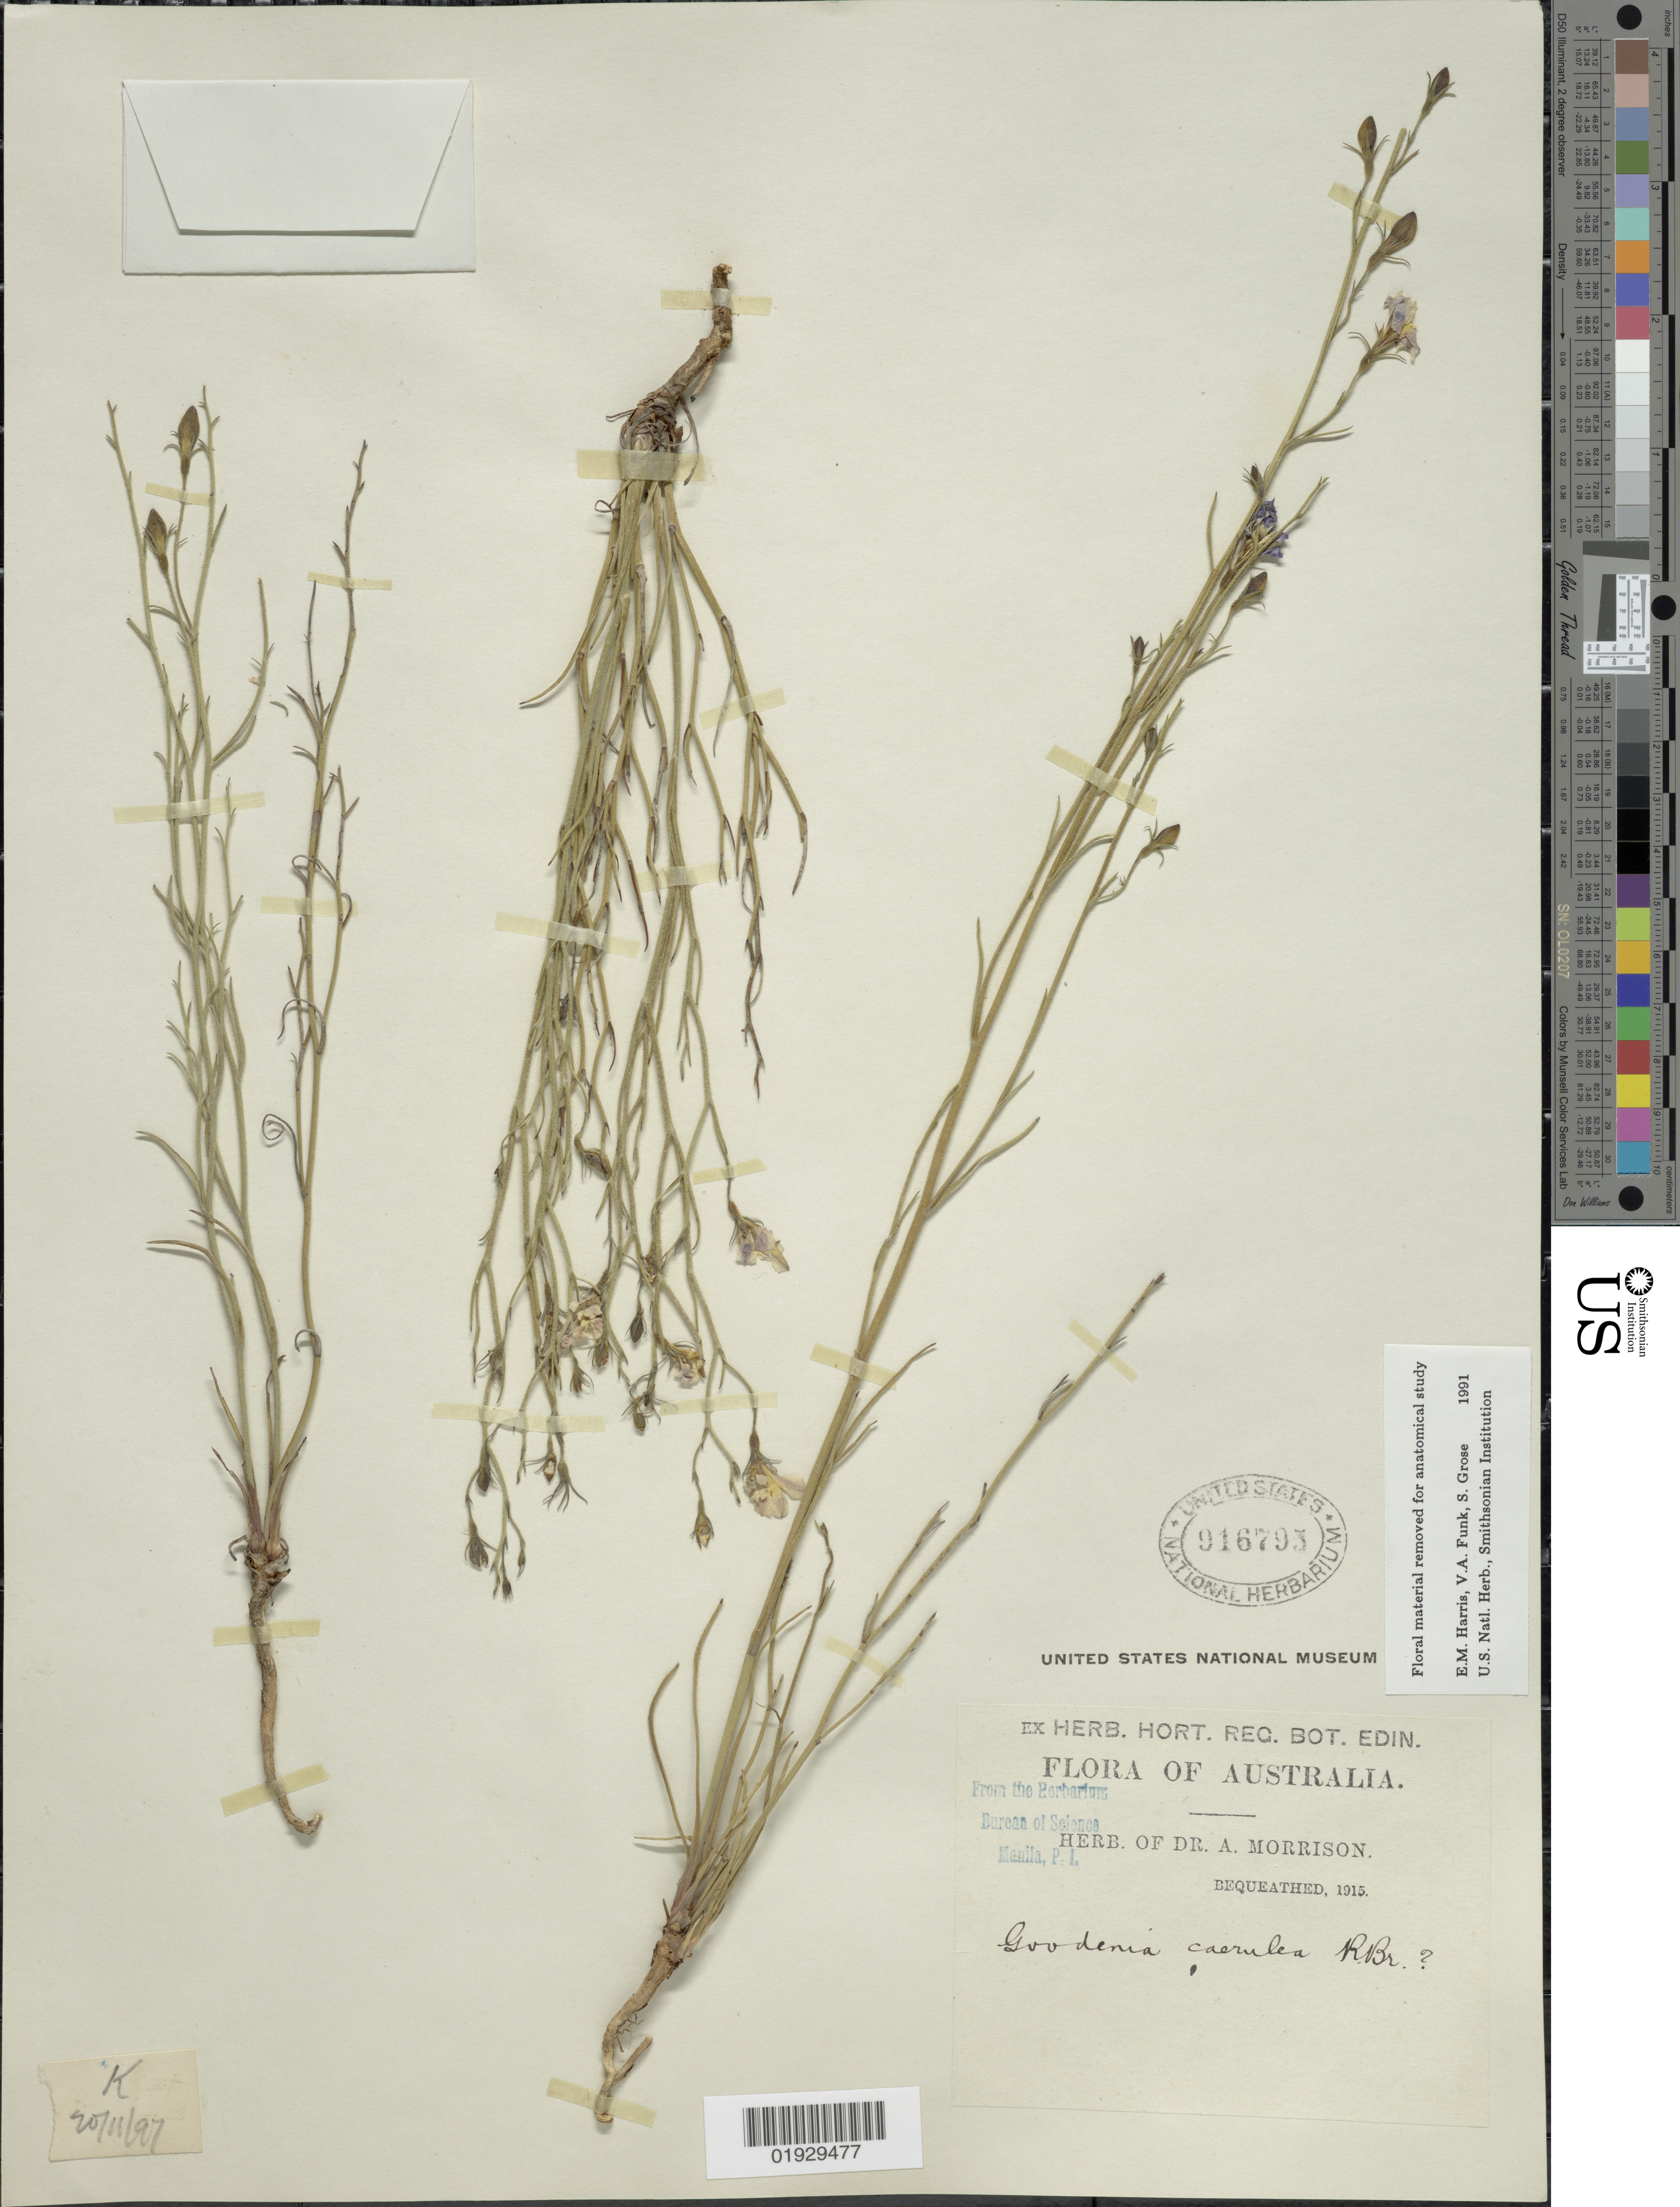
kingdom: Plantae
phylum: Tracheophyta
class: Magnoliopsida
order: Asterales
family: Goodeniaceae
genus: Goodenia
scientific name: Goodenia caerulea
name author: R. Br.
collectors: ex herb. Dr. A. Morrison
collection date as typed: Transcribed d/m/y: 20/11/97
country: Australia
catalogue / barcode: US 916793